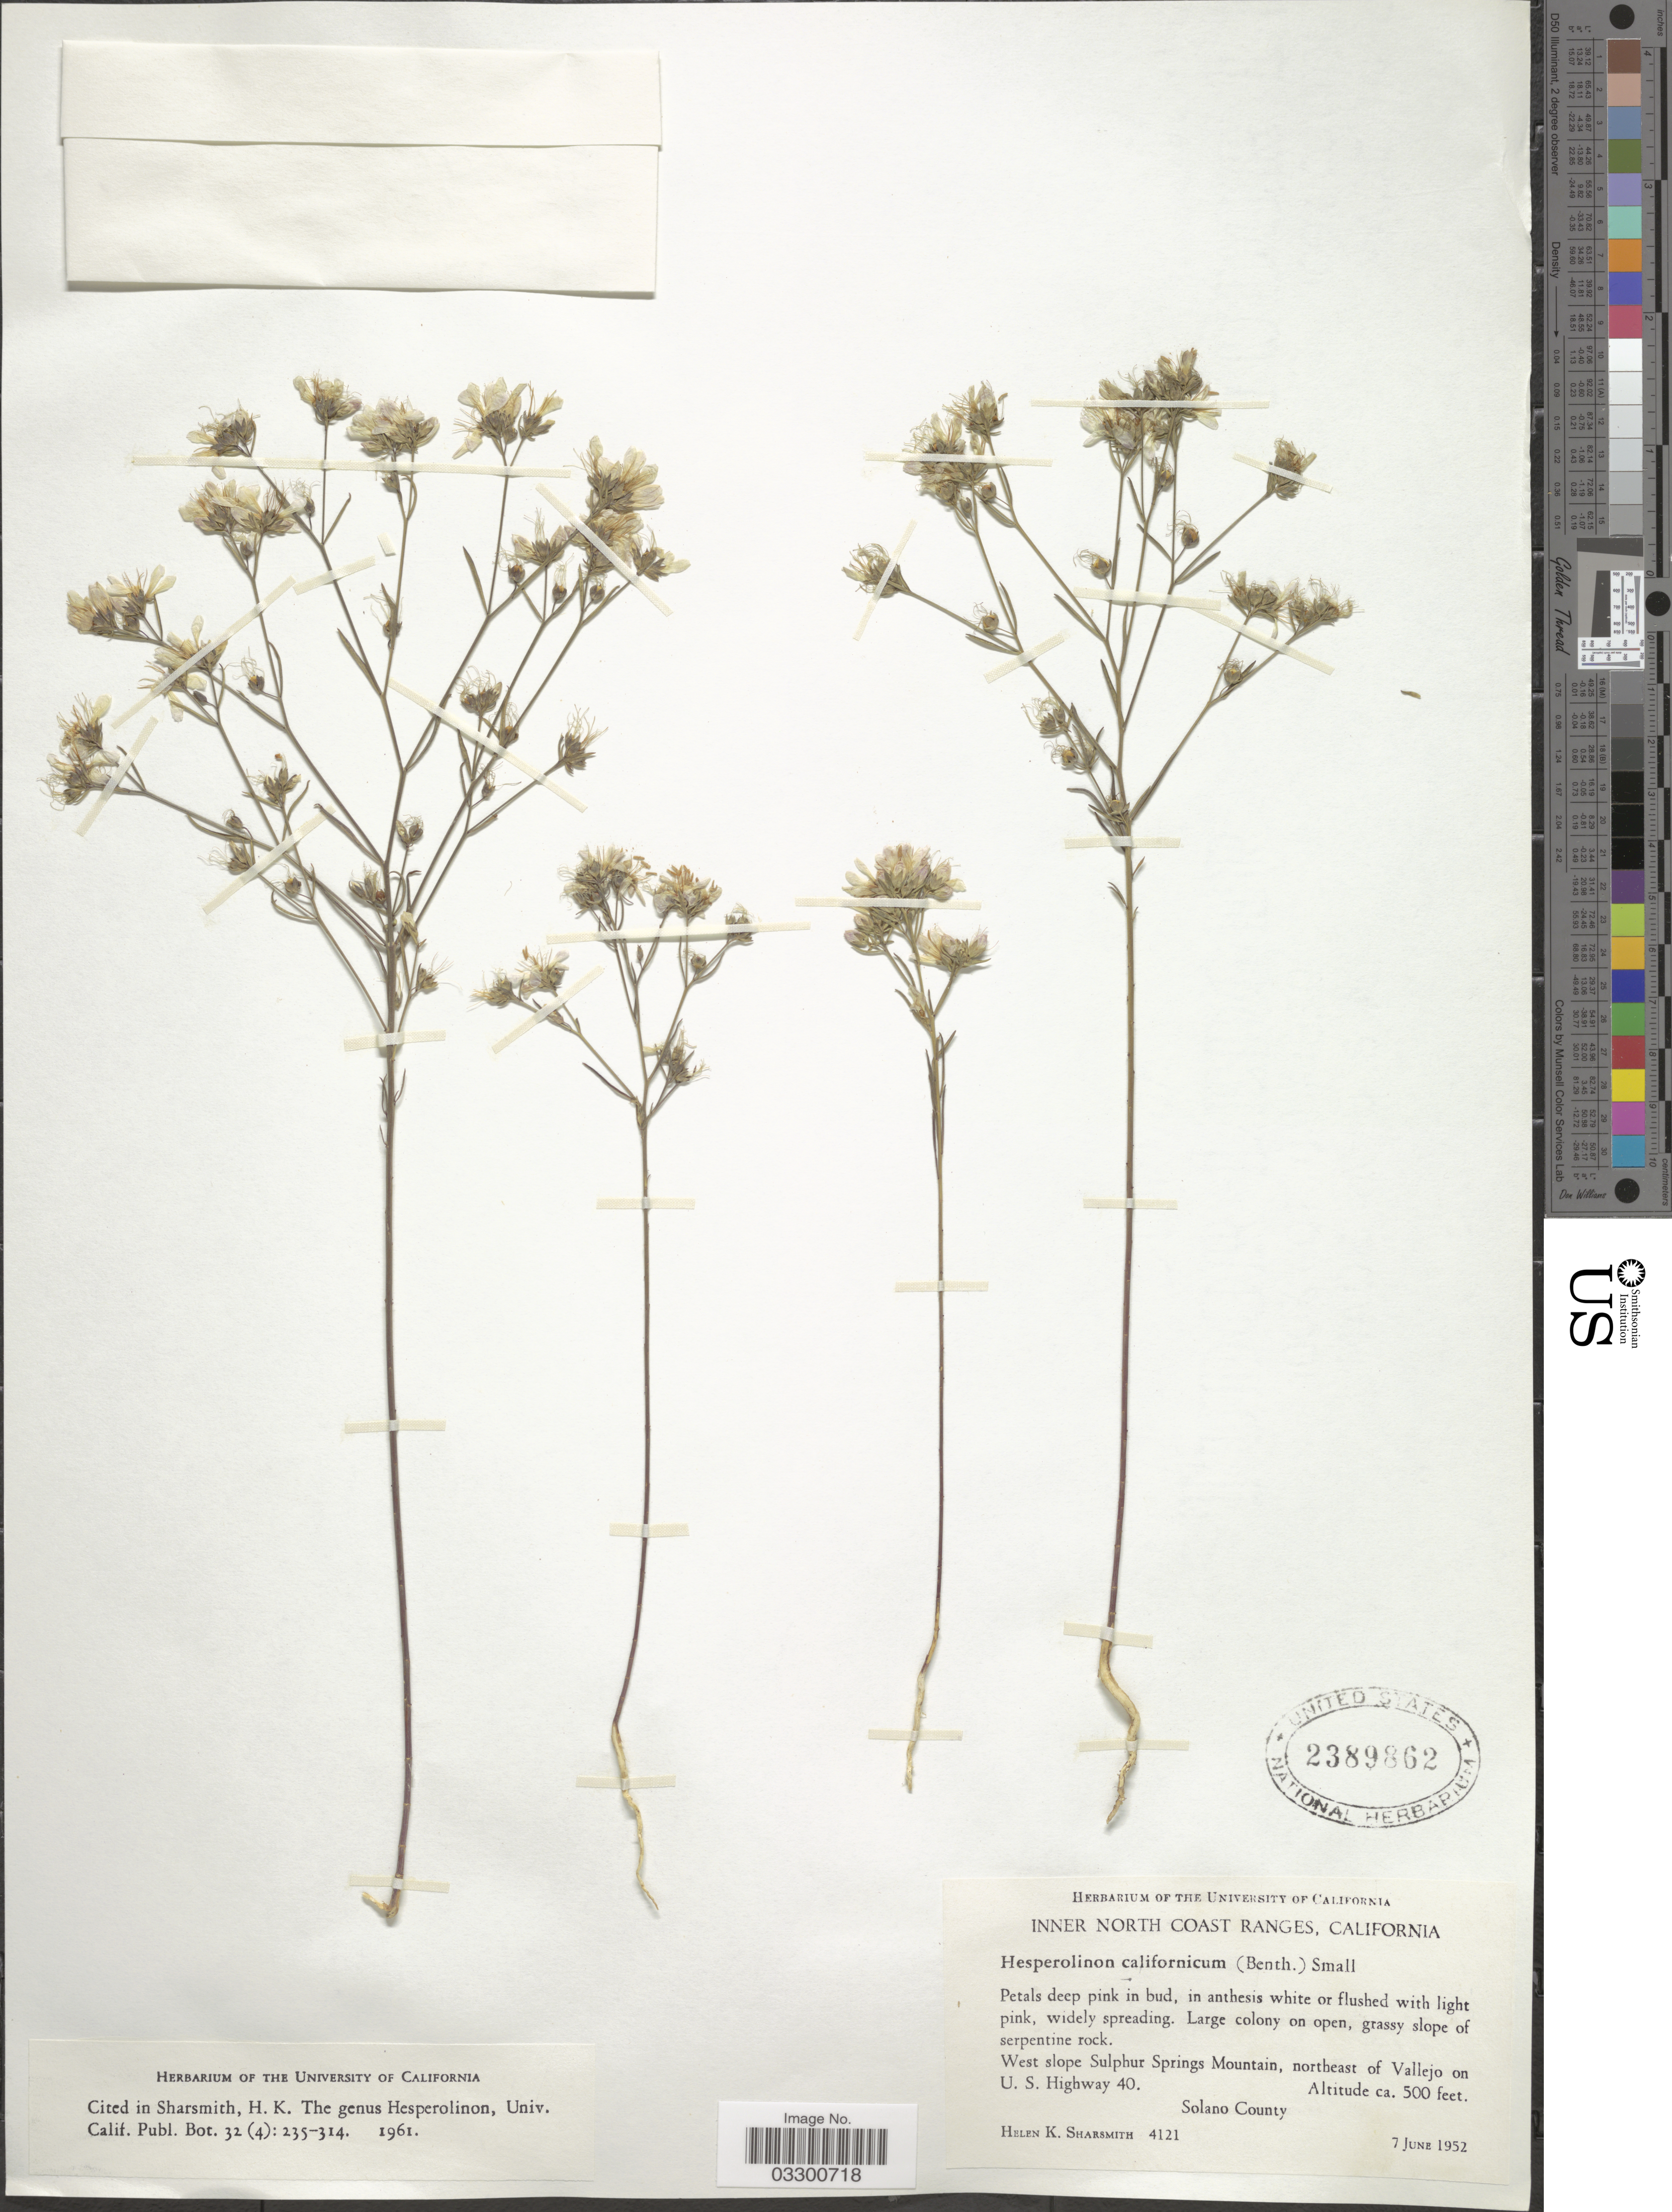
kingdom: Plantae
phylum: Tracheophyta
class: Magnoliopsida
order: Malpighiales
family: Linaceae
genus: Linum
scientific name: Linum californicum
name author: Benth.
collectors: H. Sharsmith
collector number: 4121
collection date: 1952-06-07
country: United States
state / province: California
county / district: Solano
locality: Inner North Coast Ranges. West slope Sulphur Springs Mountain, northeast of Vallejo on U. S. Highway 40. Solano County.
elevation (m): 152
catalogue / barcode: US 2389862